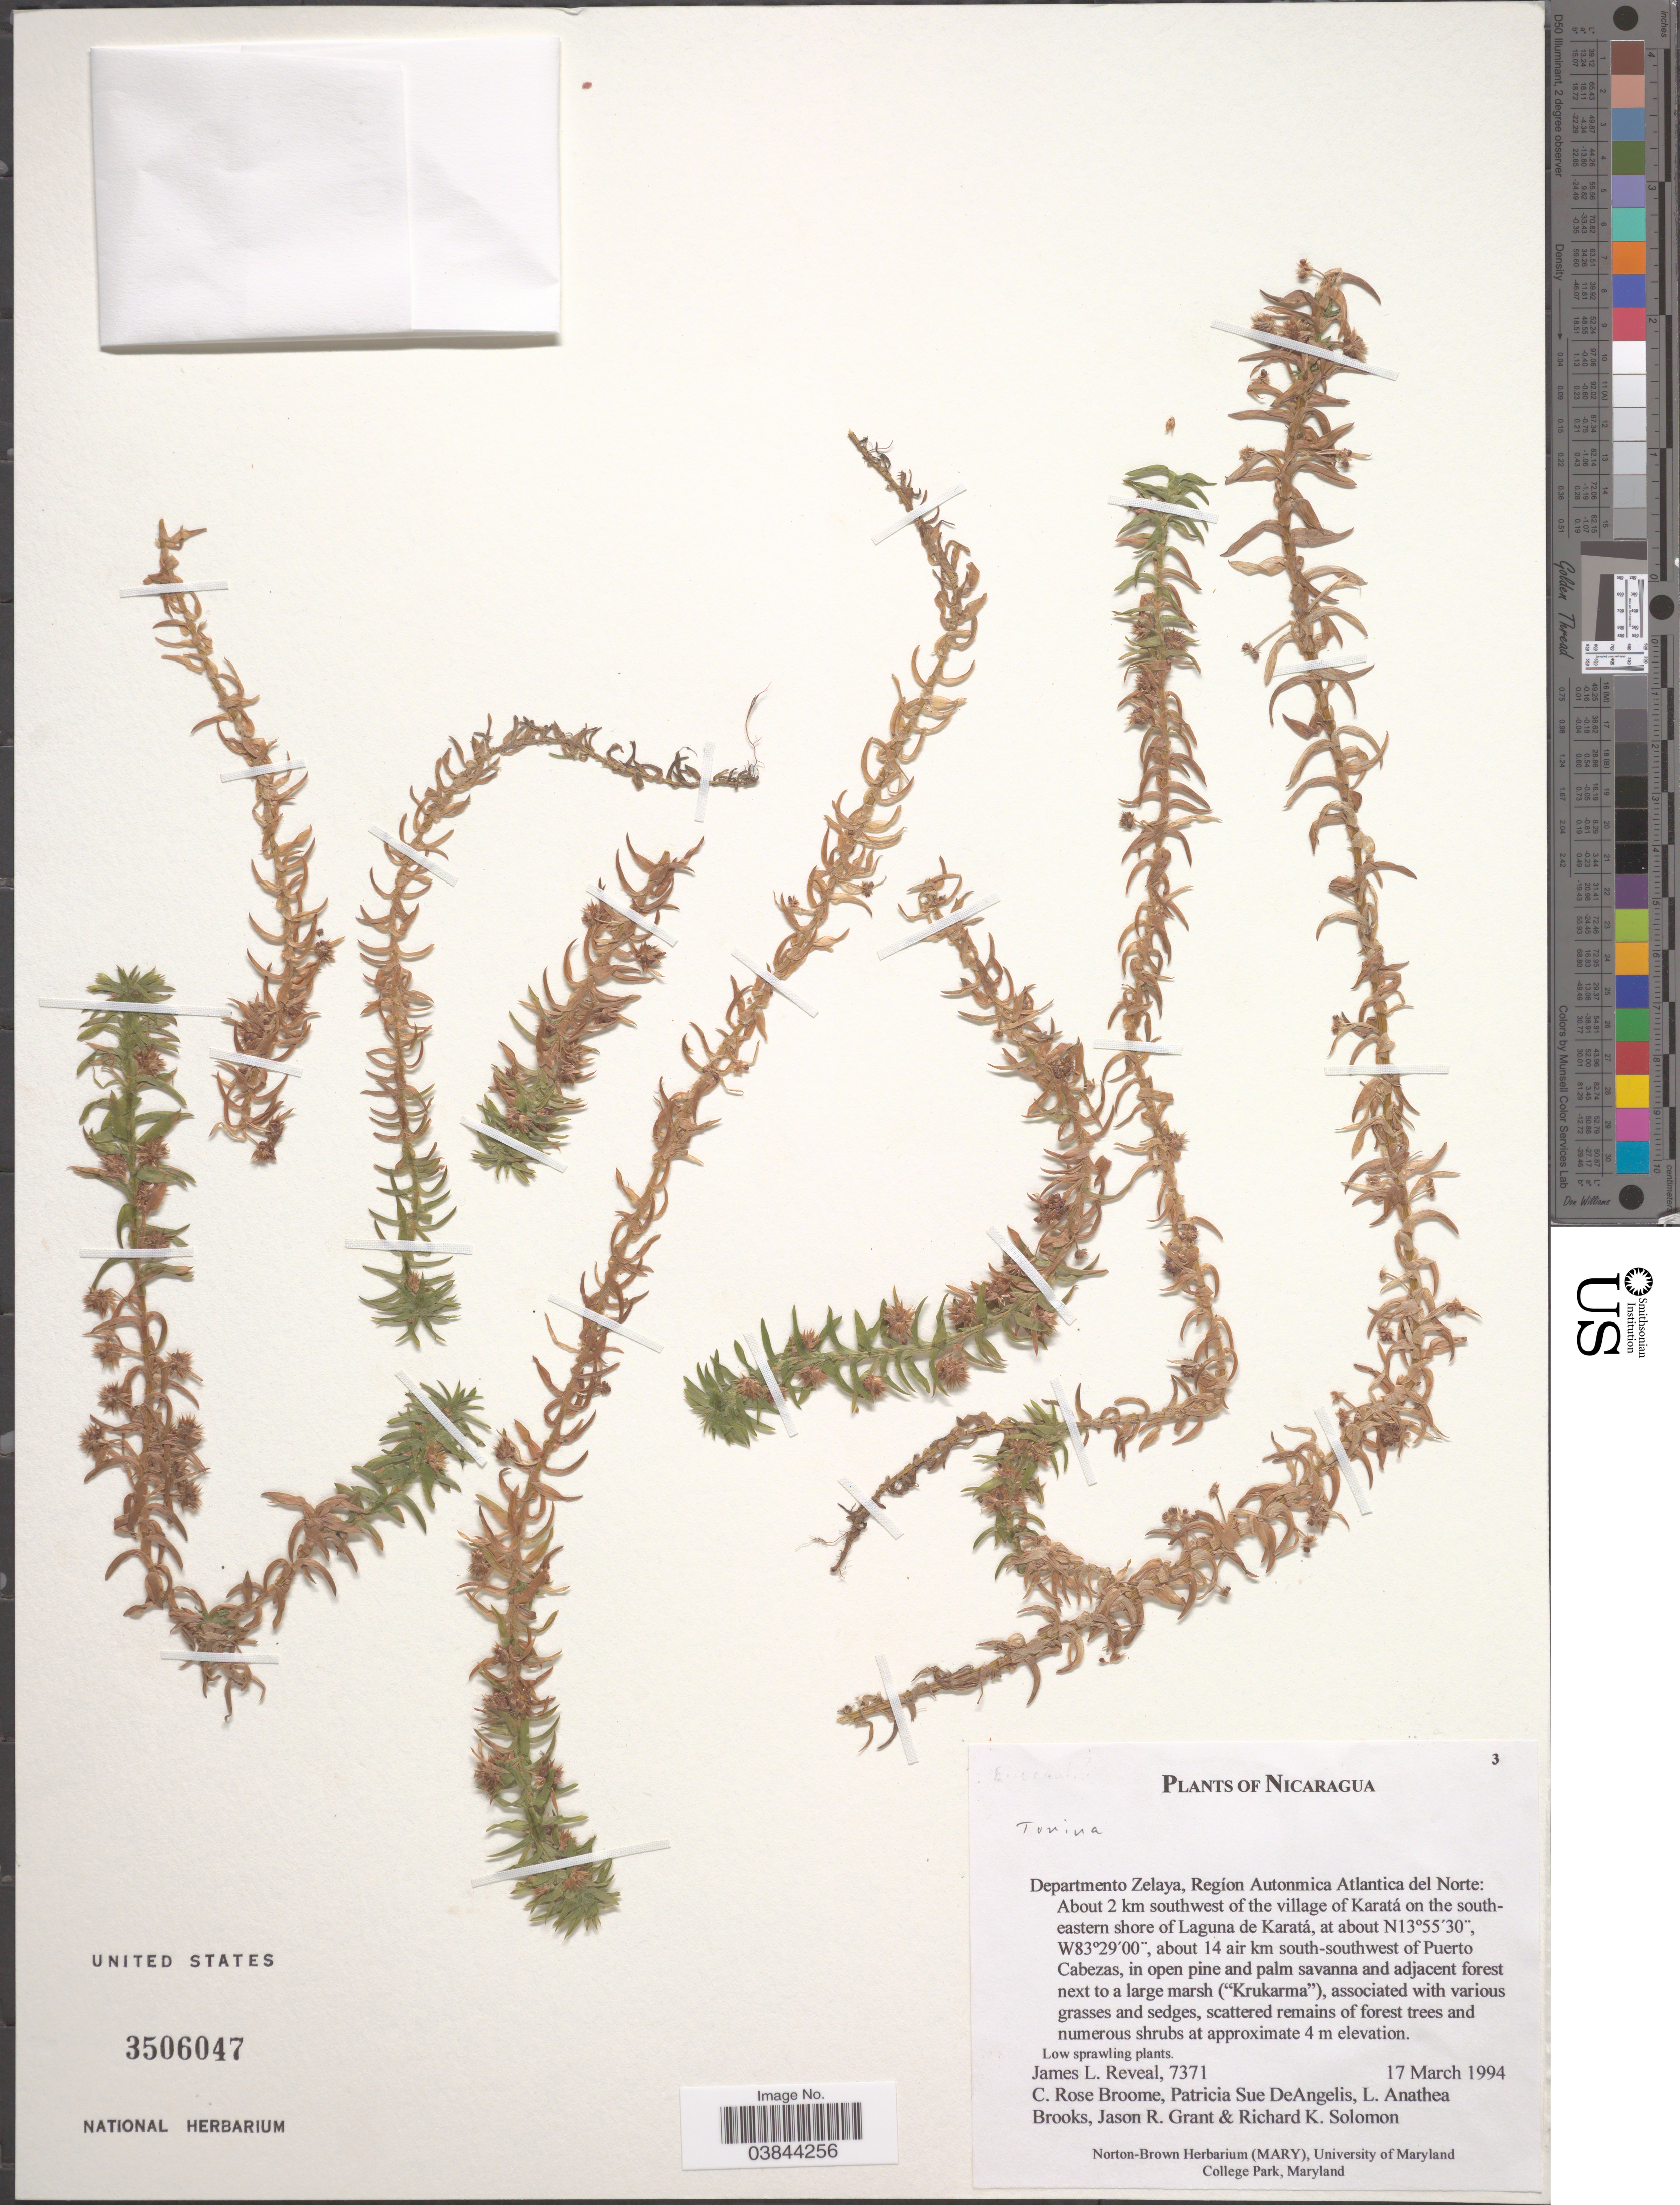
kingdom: Plantae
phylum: Tracheophyta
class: Liliopsida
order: Poales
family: Eriocaulaceae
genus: Tonina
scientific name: Tonina fluviatilis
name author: Aubl.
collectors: J. L. Reveal, C. R. Broome, P. DeAngelis, L. Brooks & et al.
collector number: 7371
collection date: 1994-03-17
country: Nicaragua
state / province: Atlántico Norte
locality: Departmento Zelaya, Region Autonmica Atlantica del Norte: About 2 km southwest of the village of Karatá on the south-eastern shore of Laguna de Karatá, about 14 air km south-southwest of Puerto Cabezas.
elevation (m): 4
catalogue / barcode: US 3506047